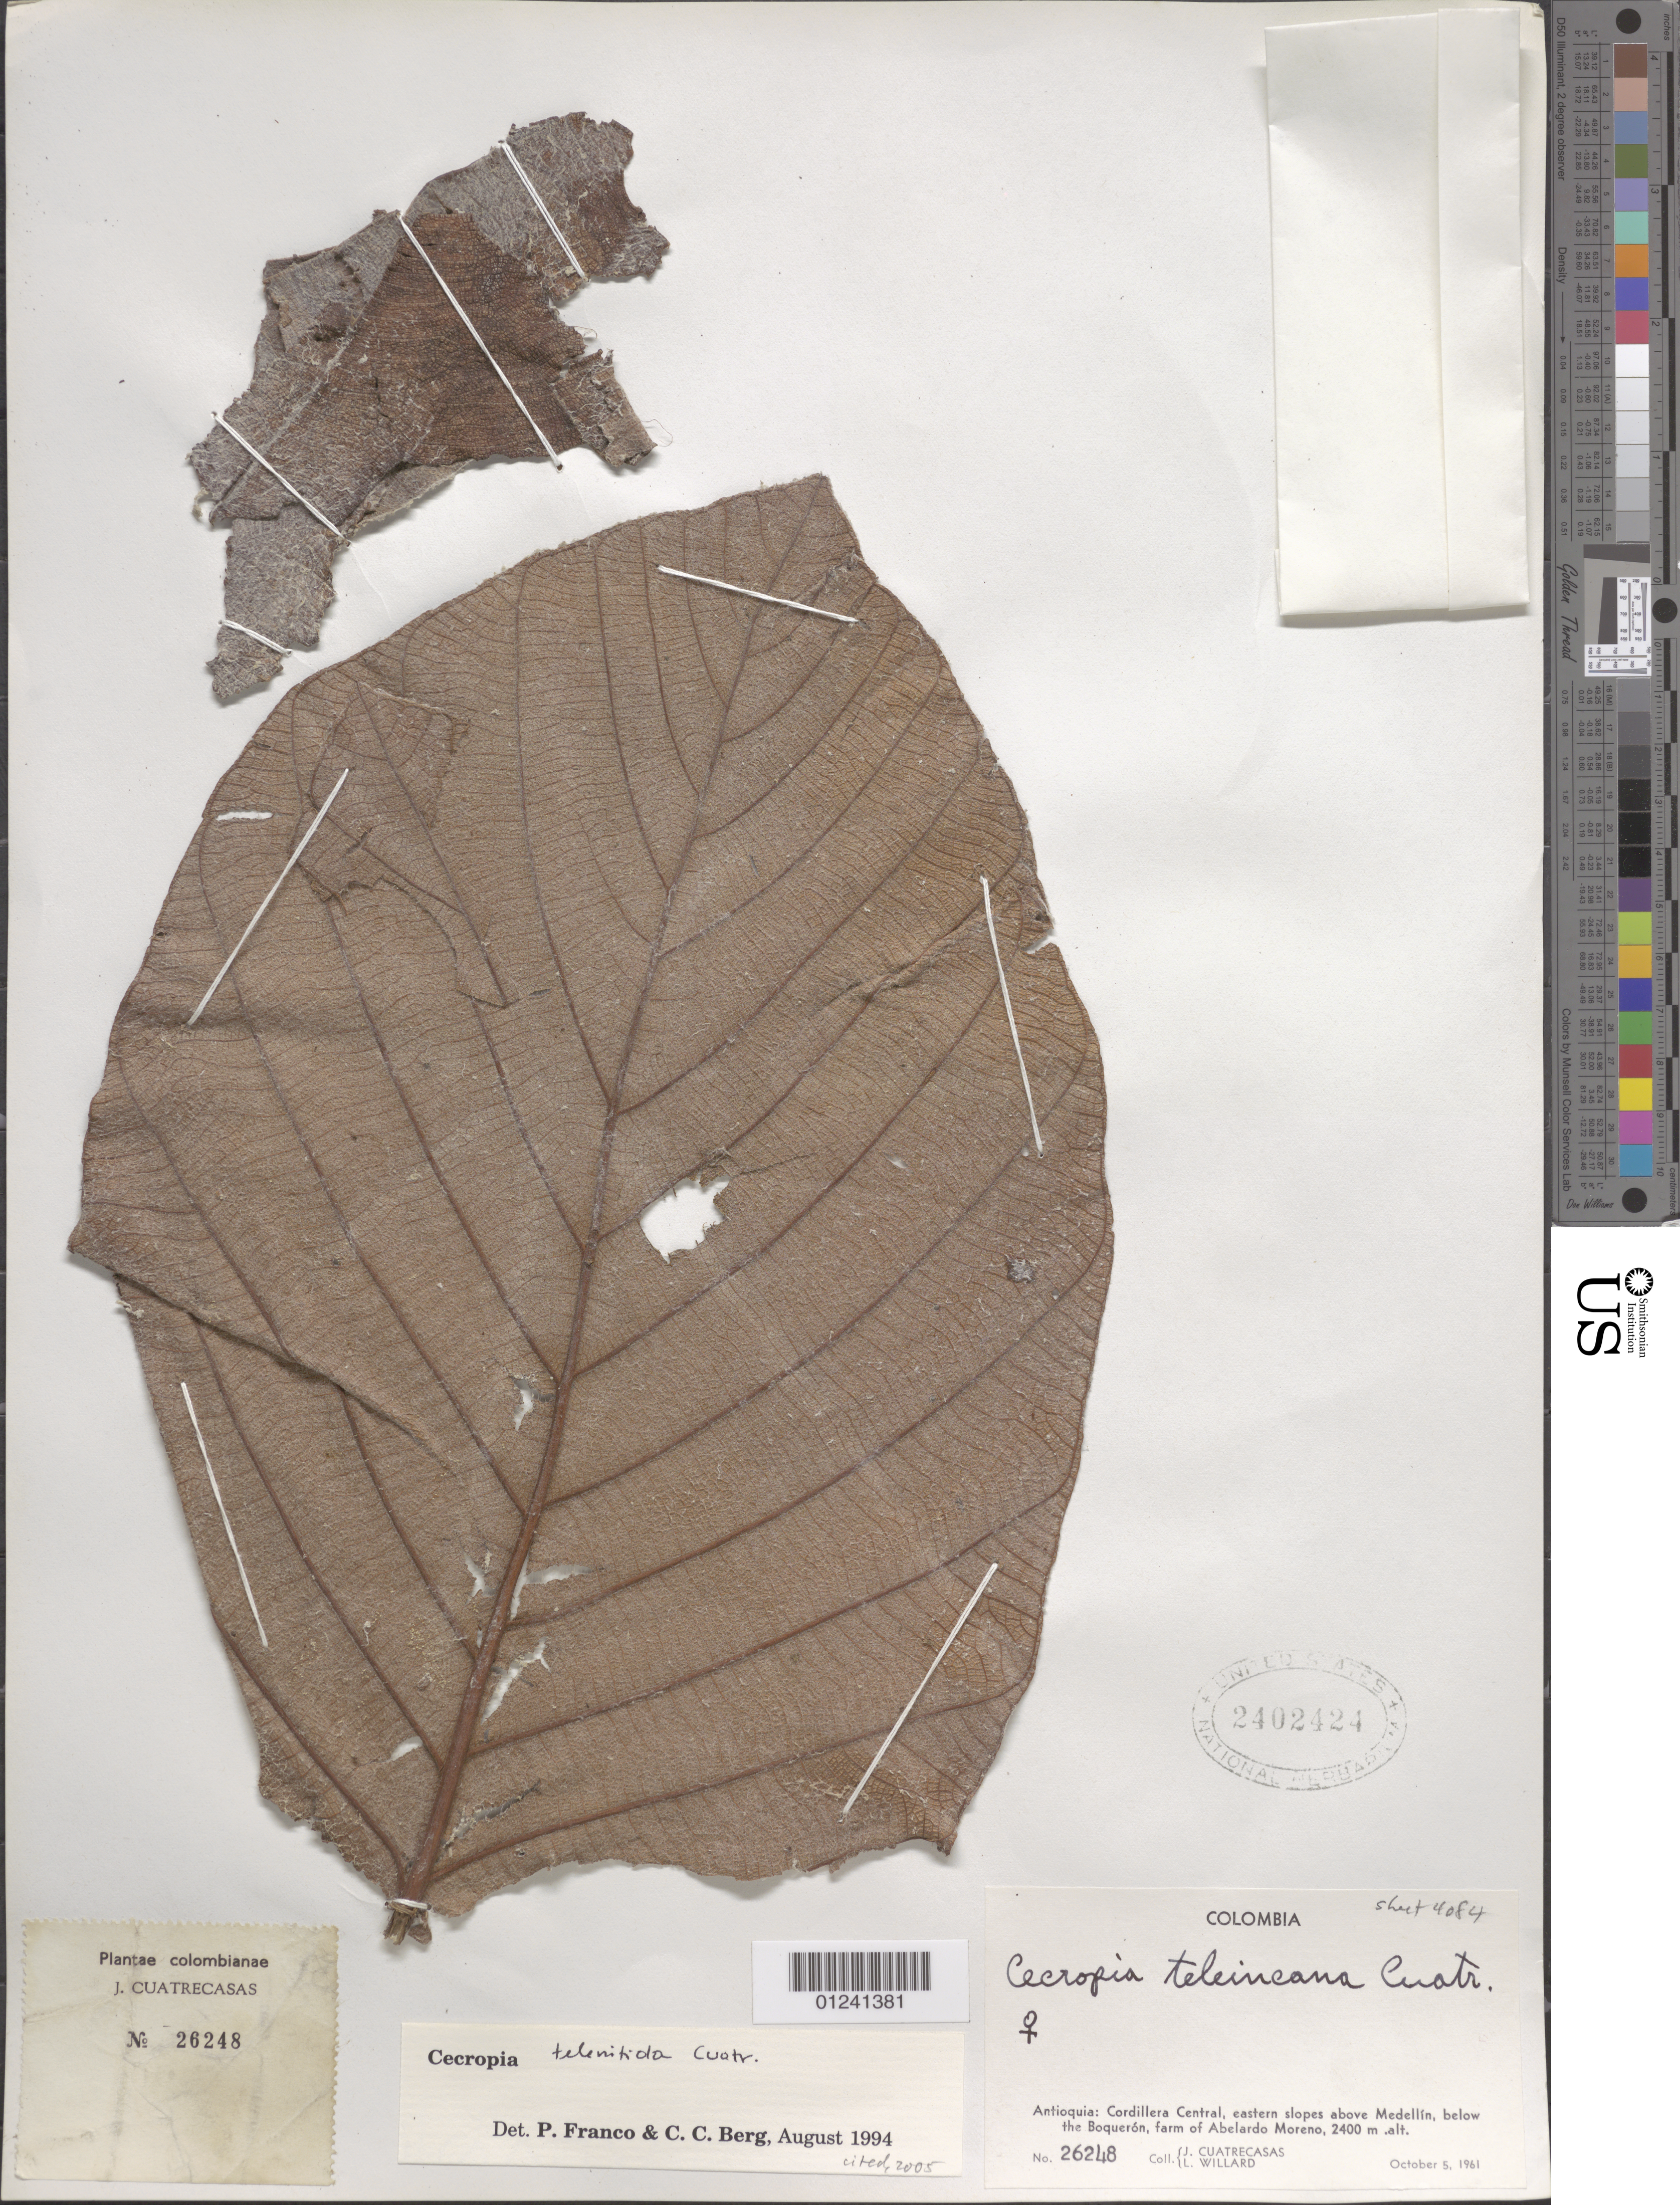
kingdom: Plantae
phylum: Tracheophyta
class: Magnoliopsida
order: Rosales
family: Urticaceae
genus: Cecropia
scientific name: Cecropia telenitida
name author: Cuatrec.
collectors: J. Cuatrecasas & L. Willard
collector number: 26248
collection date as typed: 05 Oct 1961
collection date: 1961-10-05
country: Colombia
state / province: Antioquia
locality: Cordillera Central, eastern slopes above Medllin, below the Boqueron, farm of Abelardo Moreno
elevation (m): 2400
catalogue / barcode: US 2402424